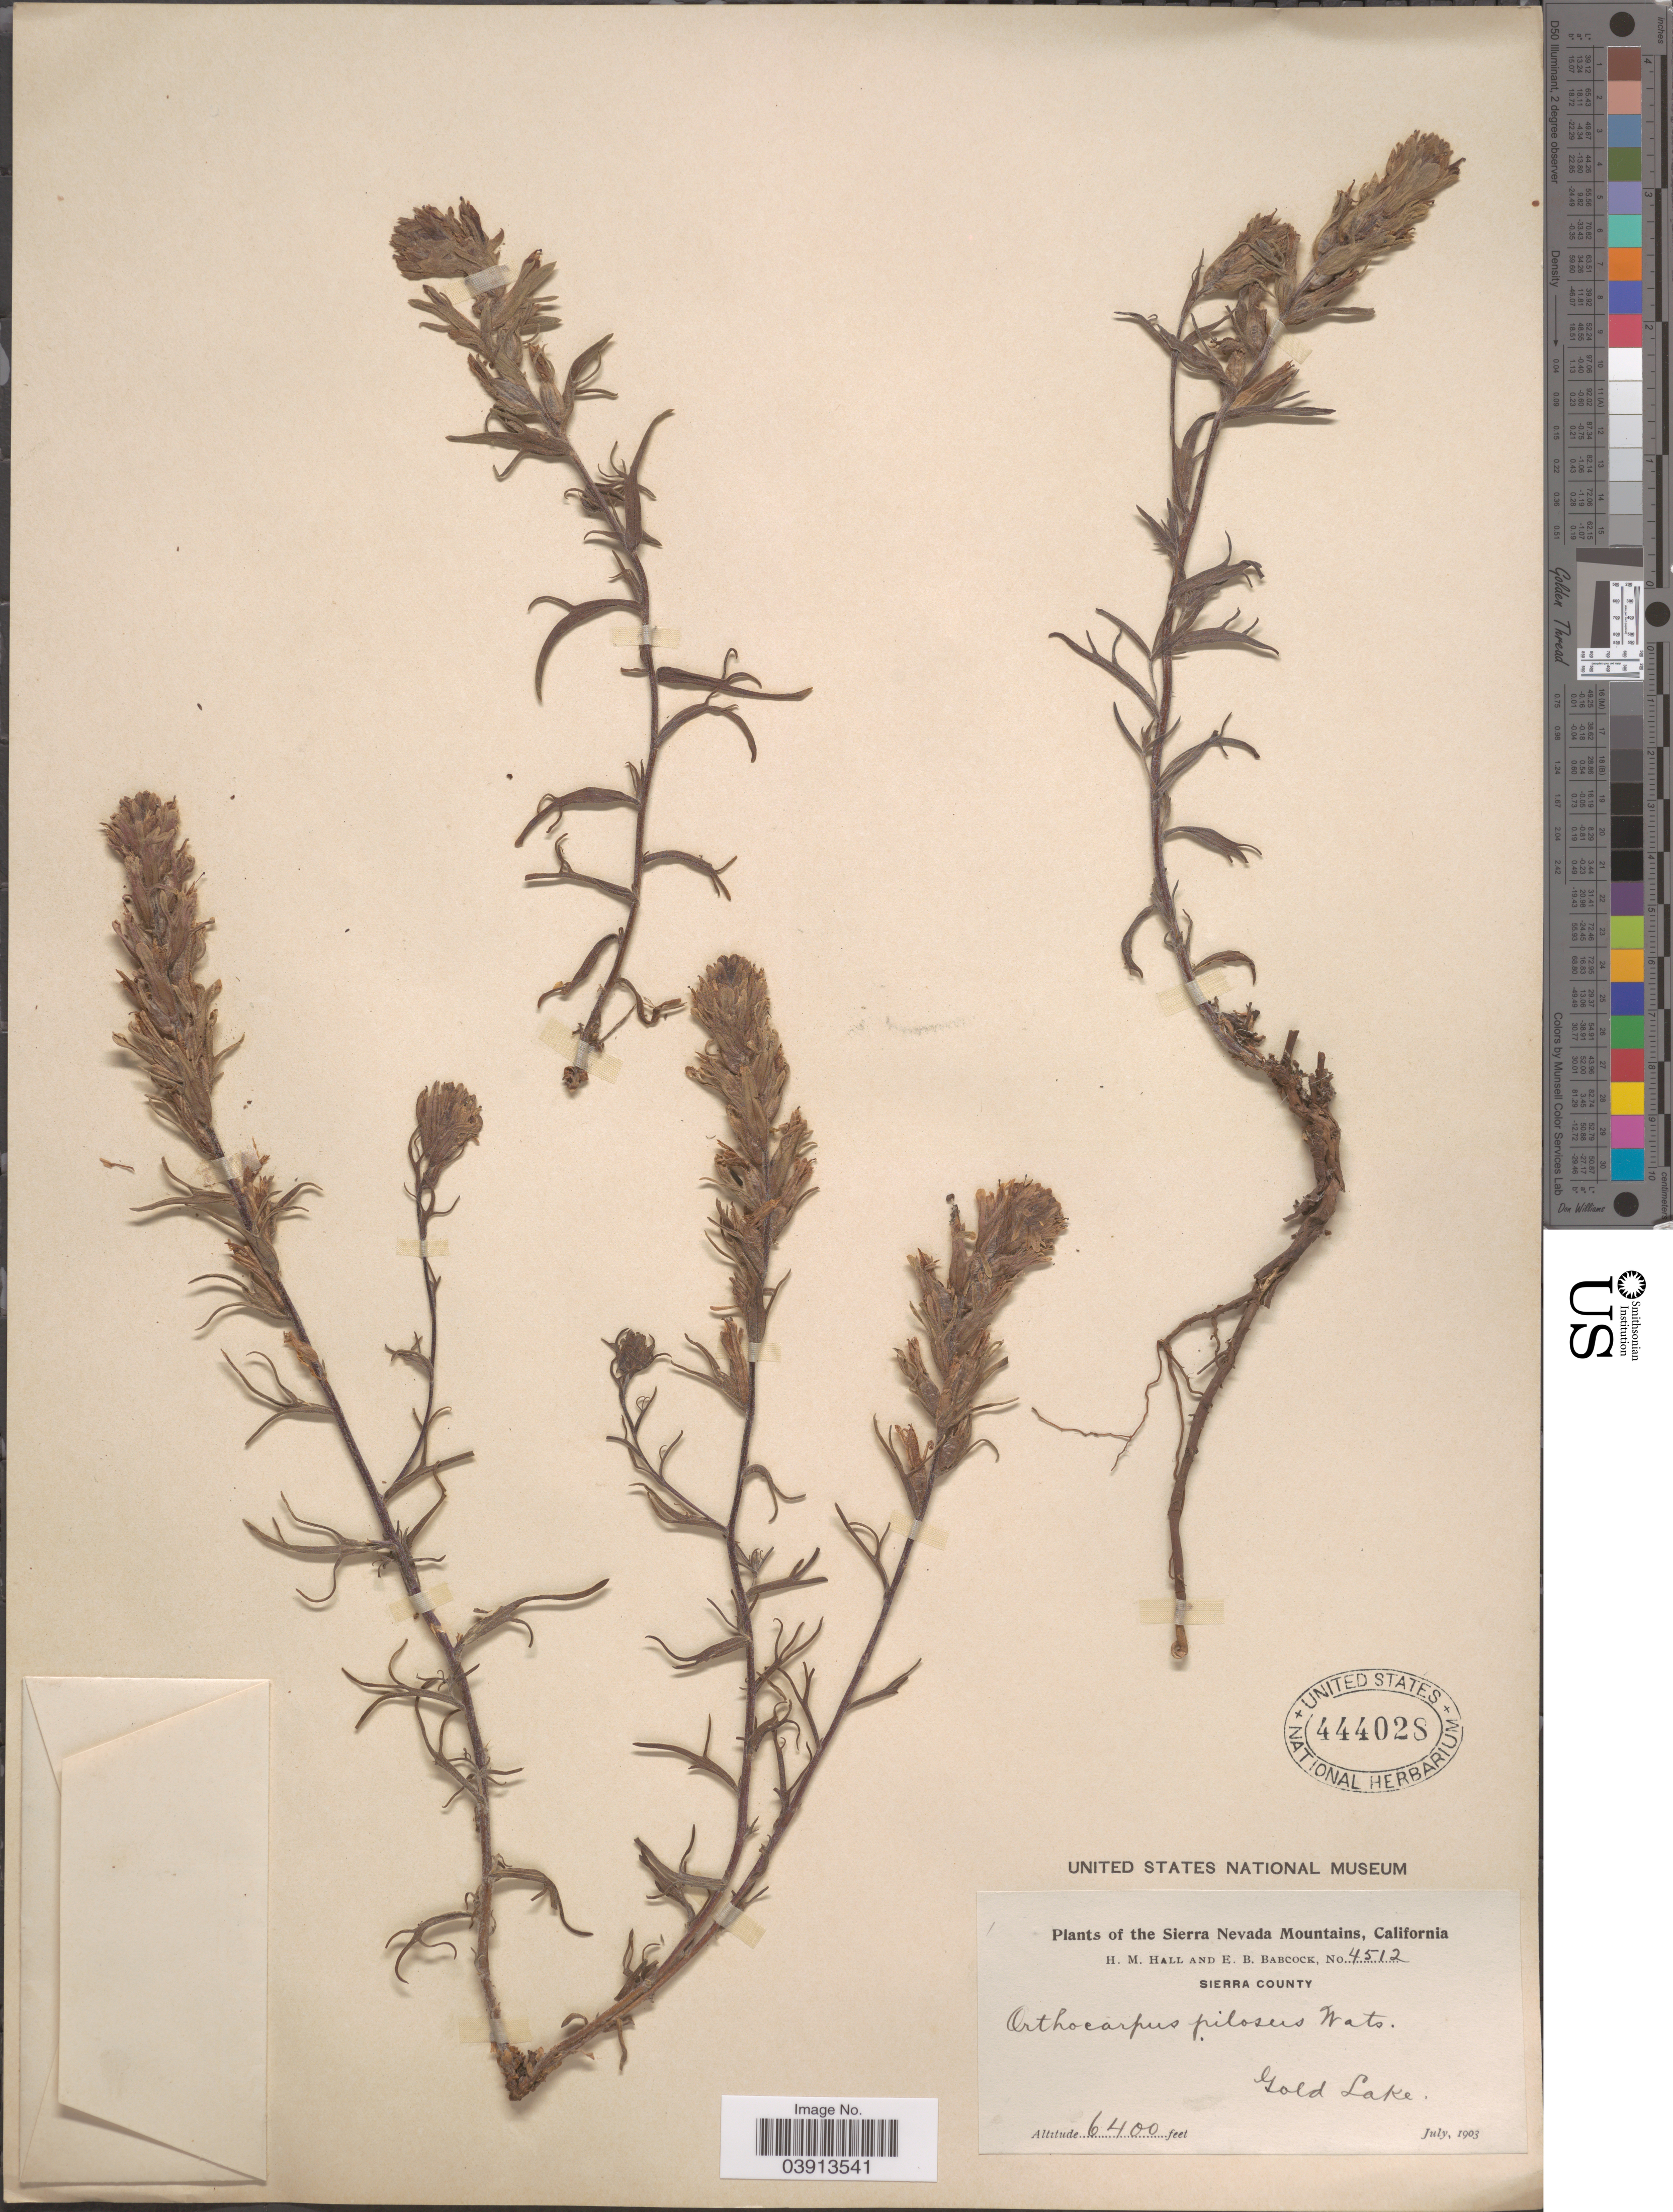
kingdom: Plantae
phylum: Tracheophyta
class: Magnoliopsida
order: Lamiales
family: Orobanchaceae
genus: Castilleja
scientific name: Castilleja pilosa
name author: (S. Watson) Rydb.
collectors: H. M. Hall & E. B. Babcock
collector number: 4512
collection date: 1903-07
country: United States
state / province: California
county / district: Sierra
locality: The Sierra Nevada Mountains. Sierra County. Gold Lake.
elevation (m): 1951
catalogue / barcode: US 444028